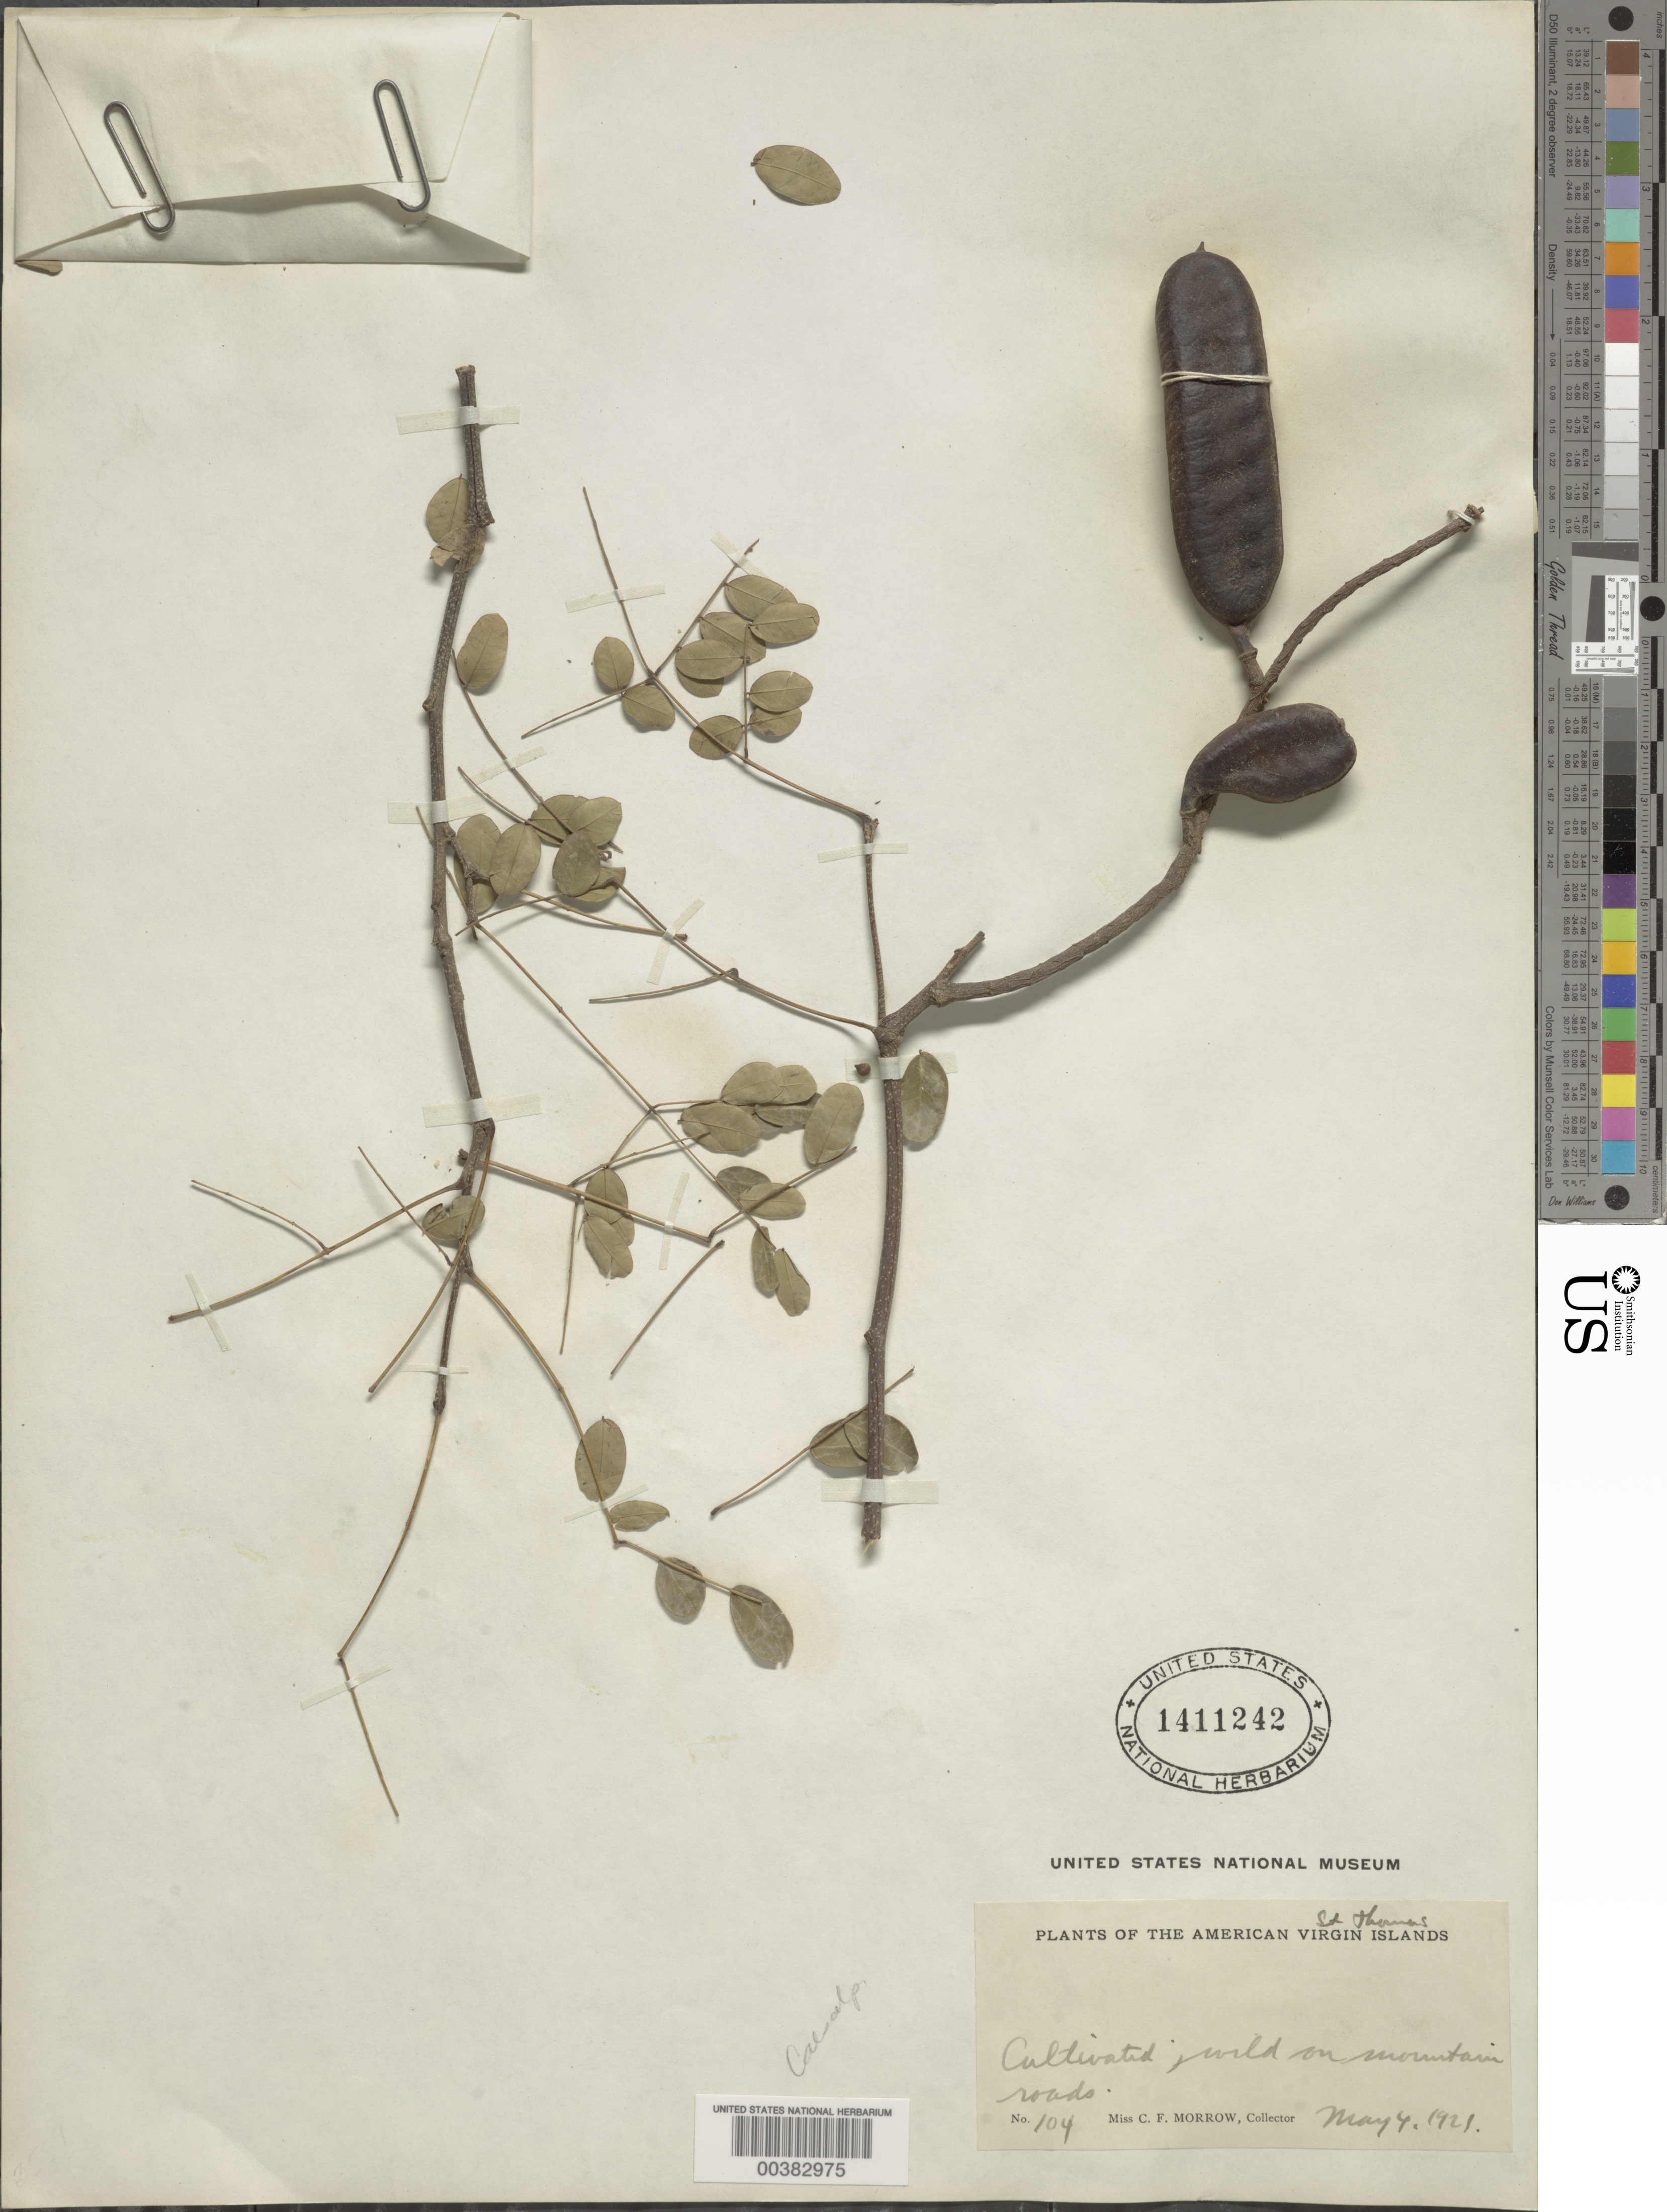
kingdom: Plantae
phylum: Tracheophyta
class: Magnoliopsida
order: Fabales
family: Fabaceae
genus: Libidibia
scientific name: Libidibia punctata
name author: (Willd.) Britton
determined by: Strong, Mark T., (BOT), Smithsonian Institution - National Museum of Natural History (UNITED STATES)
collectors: C. Morrow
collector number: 104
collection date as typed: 04 May 1921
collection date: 1921-05-04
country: U.S. Virgin Islands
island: St. Thomas Island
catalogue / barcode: US 1411242